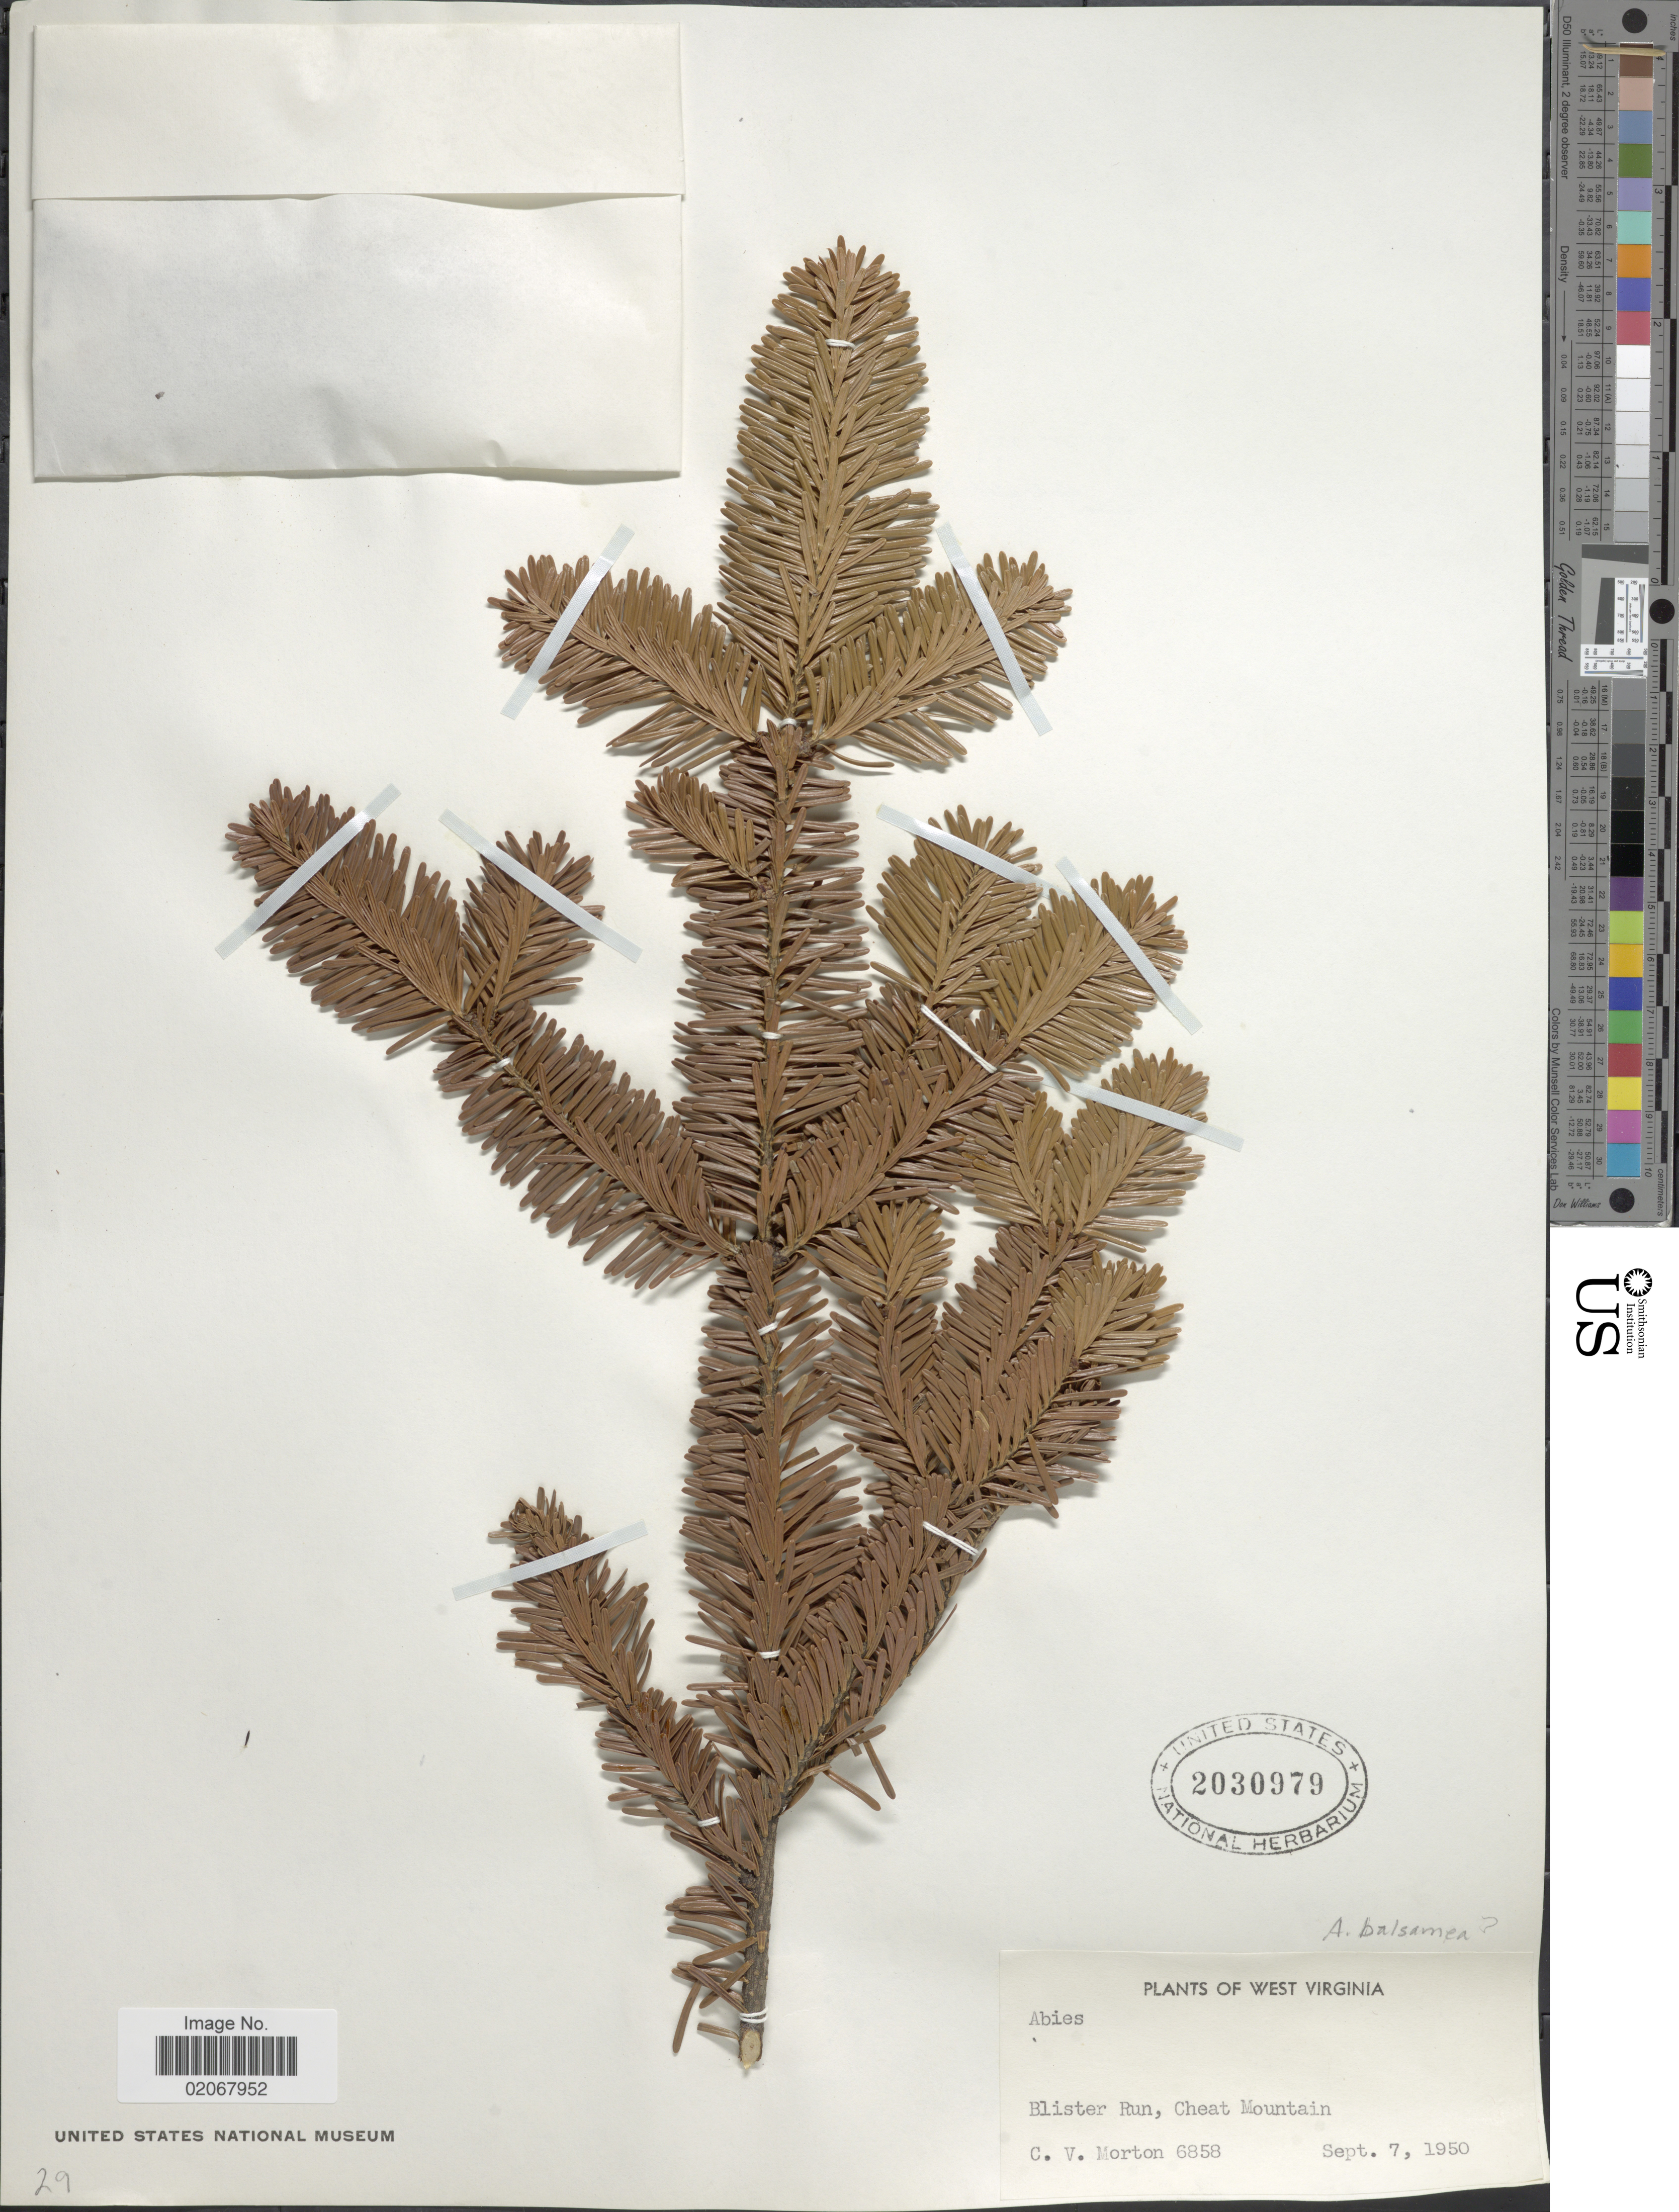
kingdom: Plantae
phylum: Tracheophyta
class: Pinopsida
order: Pinales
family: Pinaceae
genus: Abies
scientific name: Abies balsamea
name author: (L.) Mill.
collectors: C. V. Morton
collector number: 6858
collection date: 1950-09-07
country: United States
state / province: West Virginia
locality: Blister Run, Cheat Mountain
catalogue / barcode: US 2030979